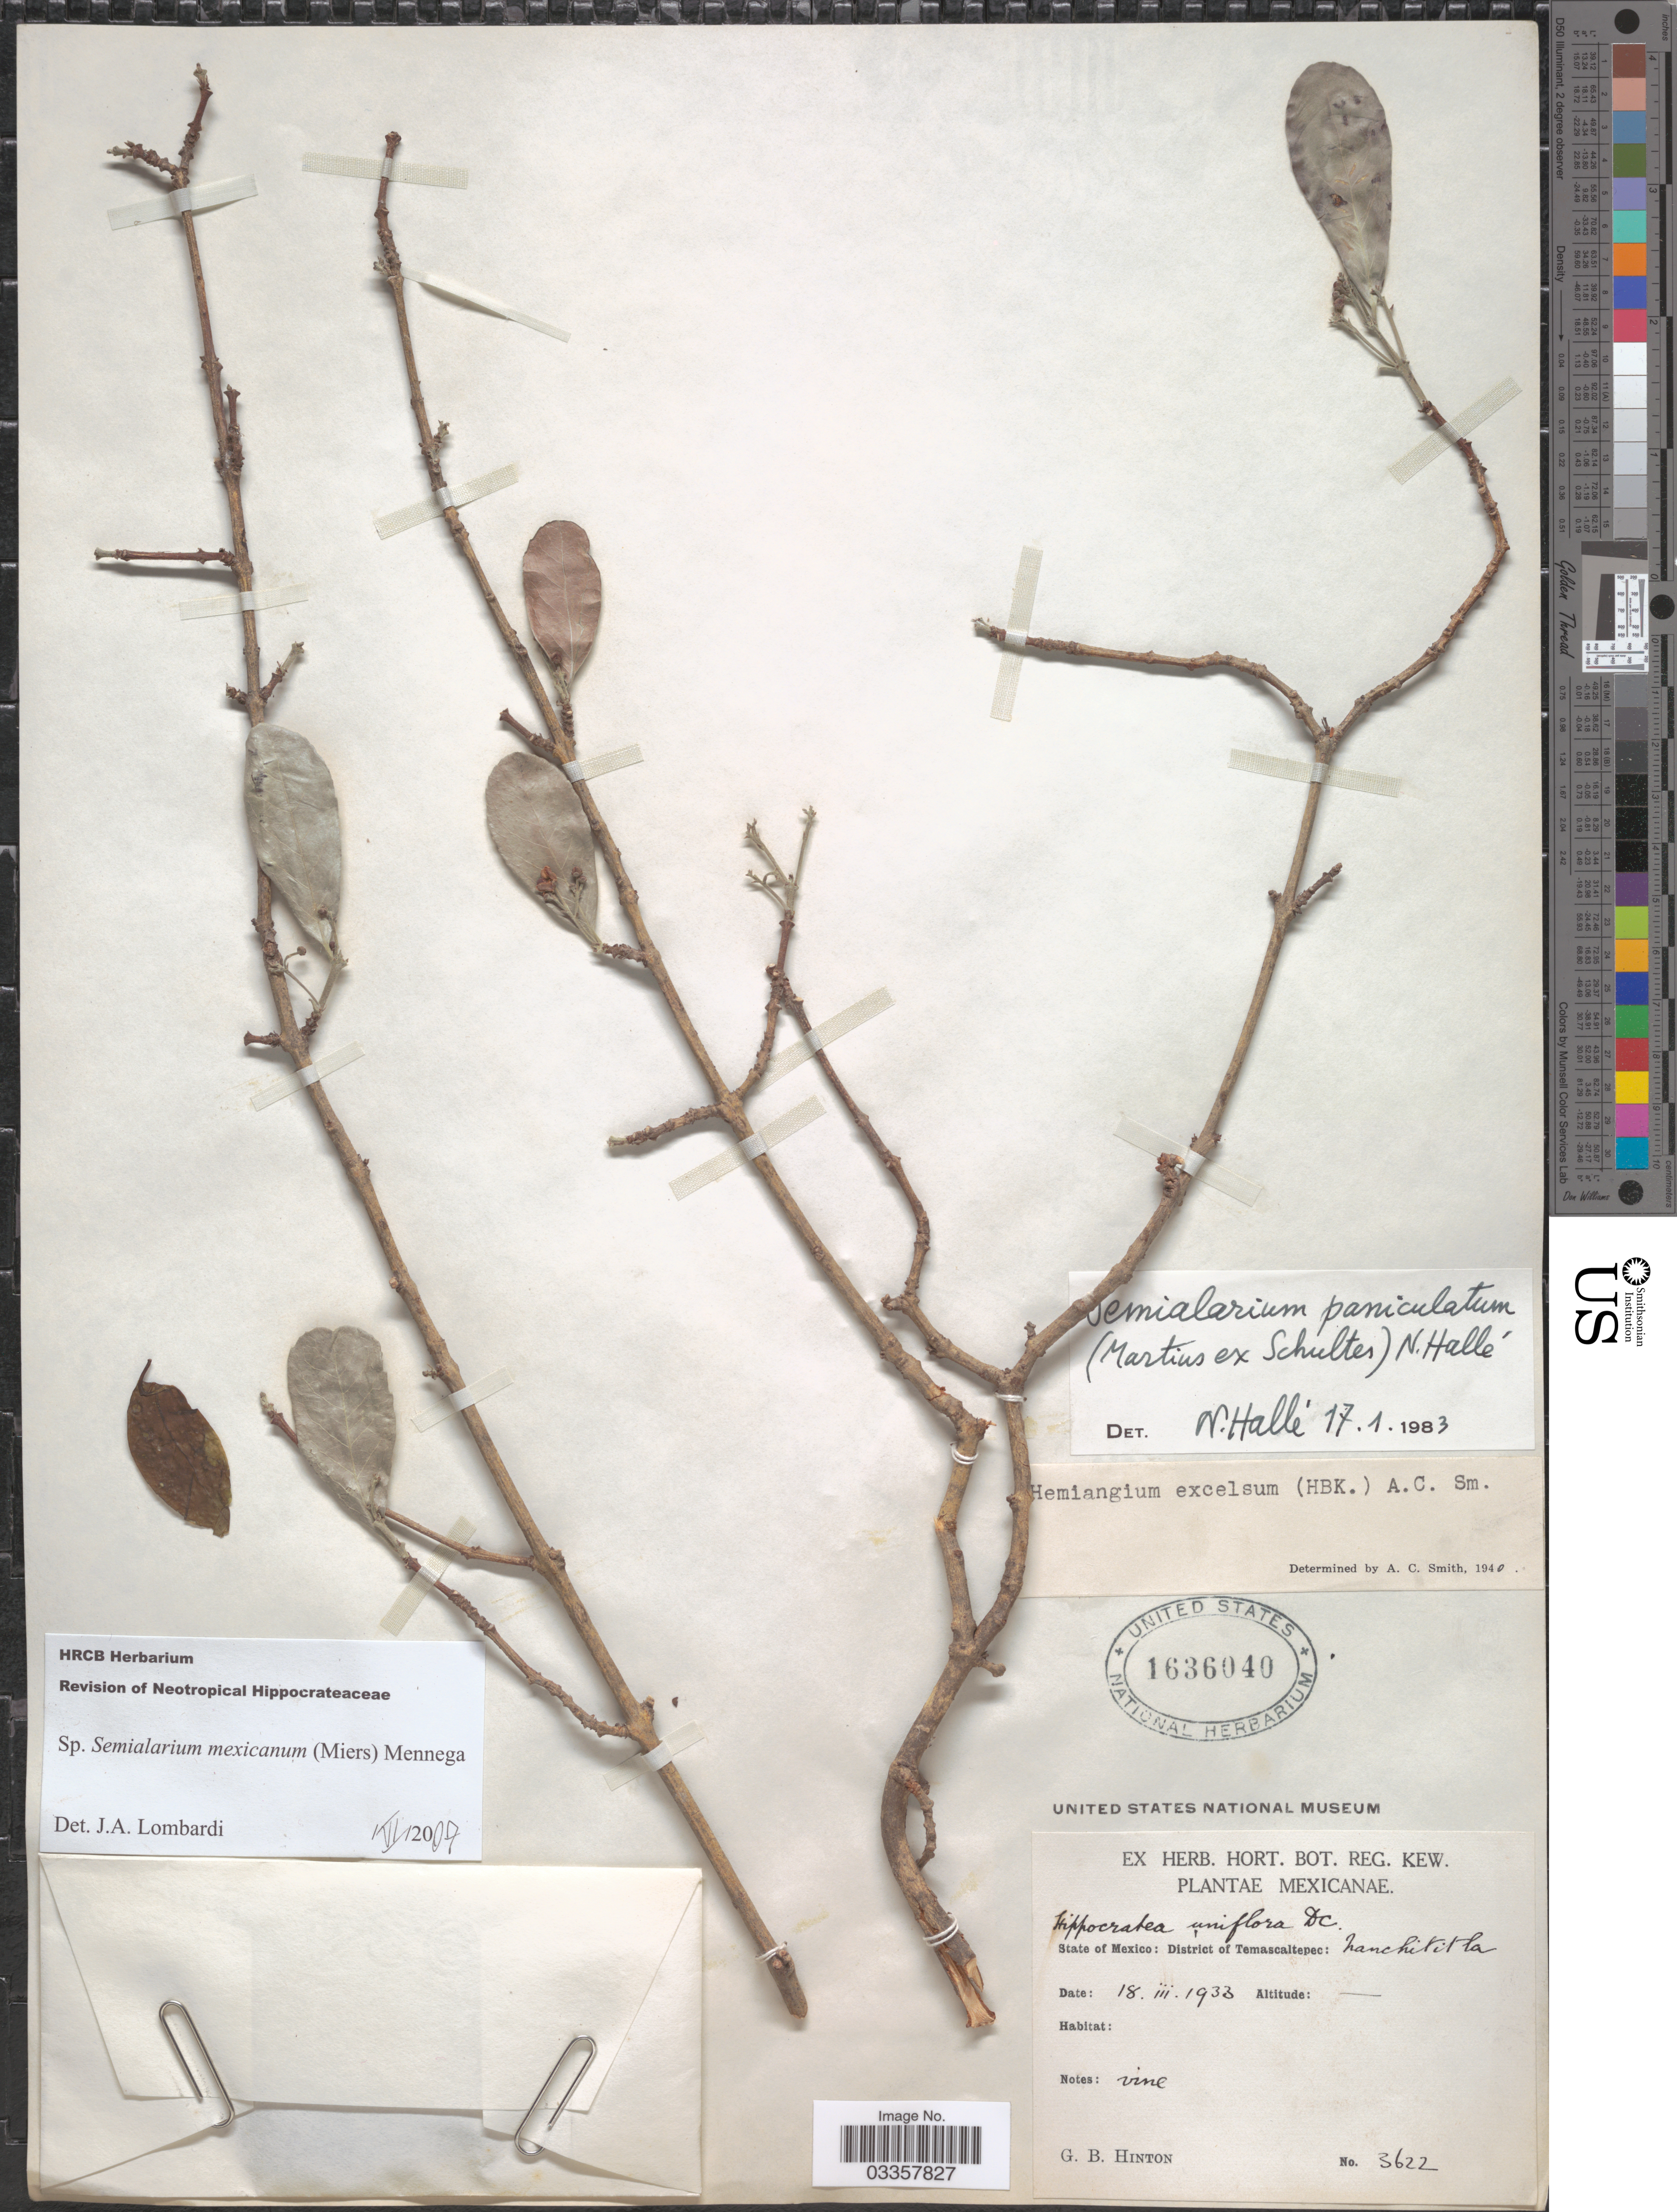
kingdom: Plantae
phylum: Tracheophyta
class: Magnoliopsida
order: Celastrales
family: Celastraceae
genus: Semialarium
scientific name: Semialarium mexicanum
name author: (Miers) Mennega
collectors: G. B. Hinton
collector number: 3622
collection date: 1933-03-18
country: Mexico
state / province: México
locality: District of Temascaltepec: Nanchititla.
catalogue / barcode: US 1636040